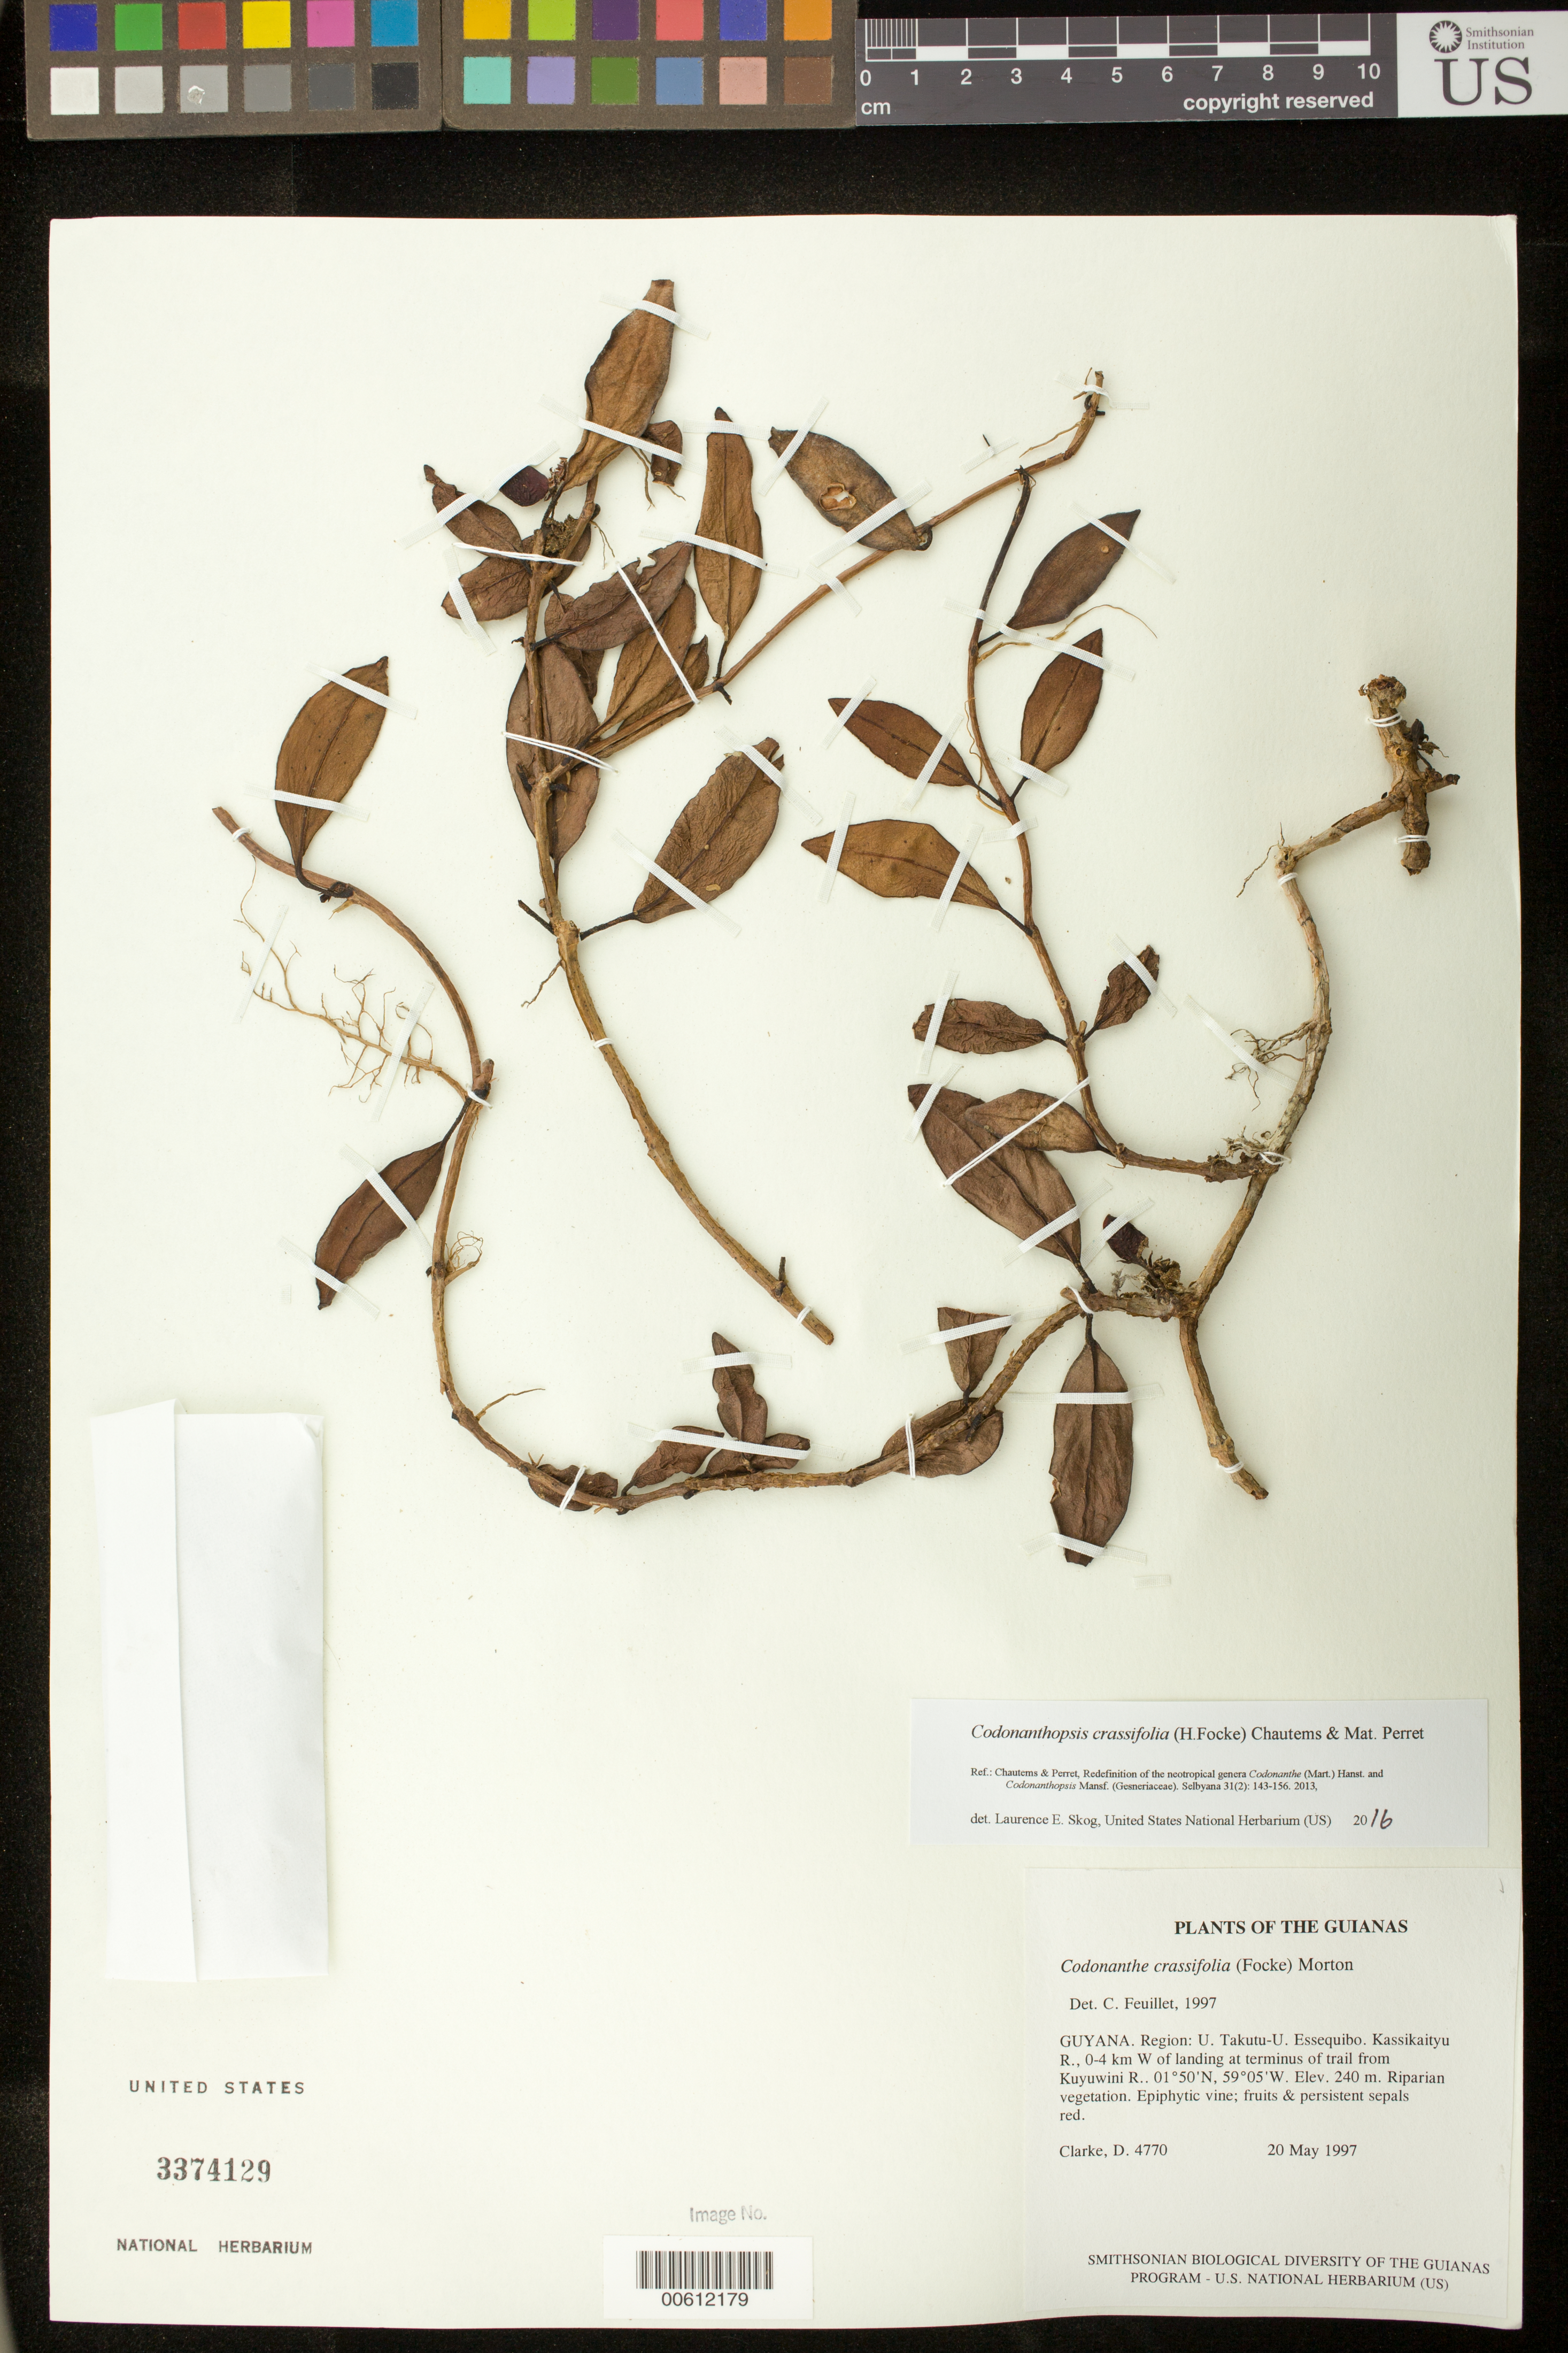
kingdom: Plantae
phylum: Tracheophyta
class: Magnoliopsida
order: Lamiales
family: Gesneriaceae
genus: Codonanthopsis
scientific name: Codonanthopsis crassifolia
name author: (H. Focke) Chautems & Mat.Perret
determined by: Skog, Laurence E.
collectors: H. D. Clarke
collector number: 4770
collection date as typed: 20 May 1997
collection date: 1997-05-20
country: Guyana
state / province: U. Takutu-U. Essequibo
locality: Kassikaityu R., 0-4 km W of landing at terminus of trail from Kuyuwini R.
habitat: Riparian vegetation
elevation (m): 240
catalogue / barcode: US 3374129